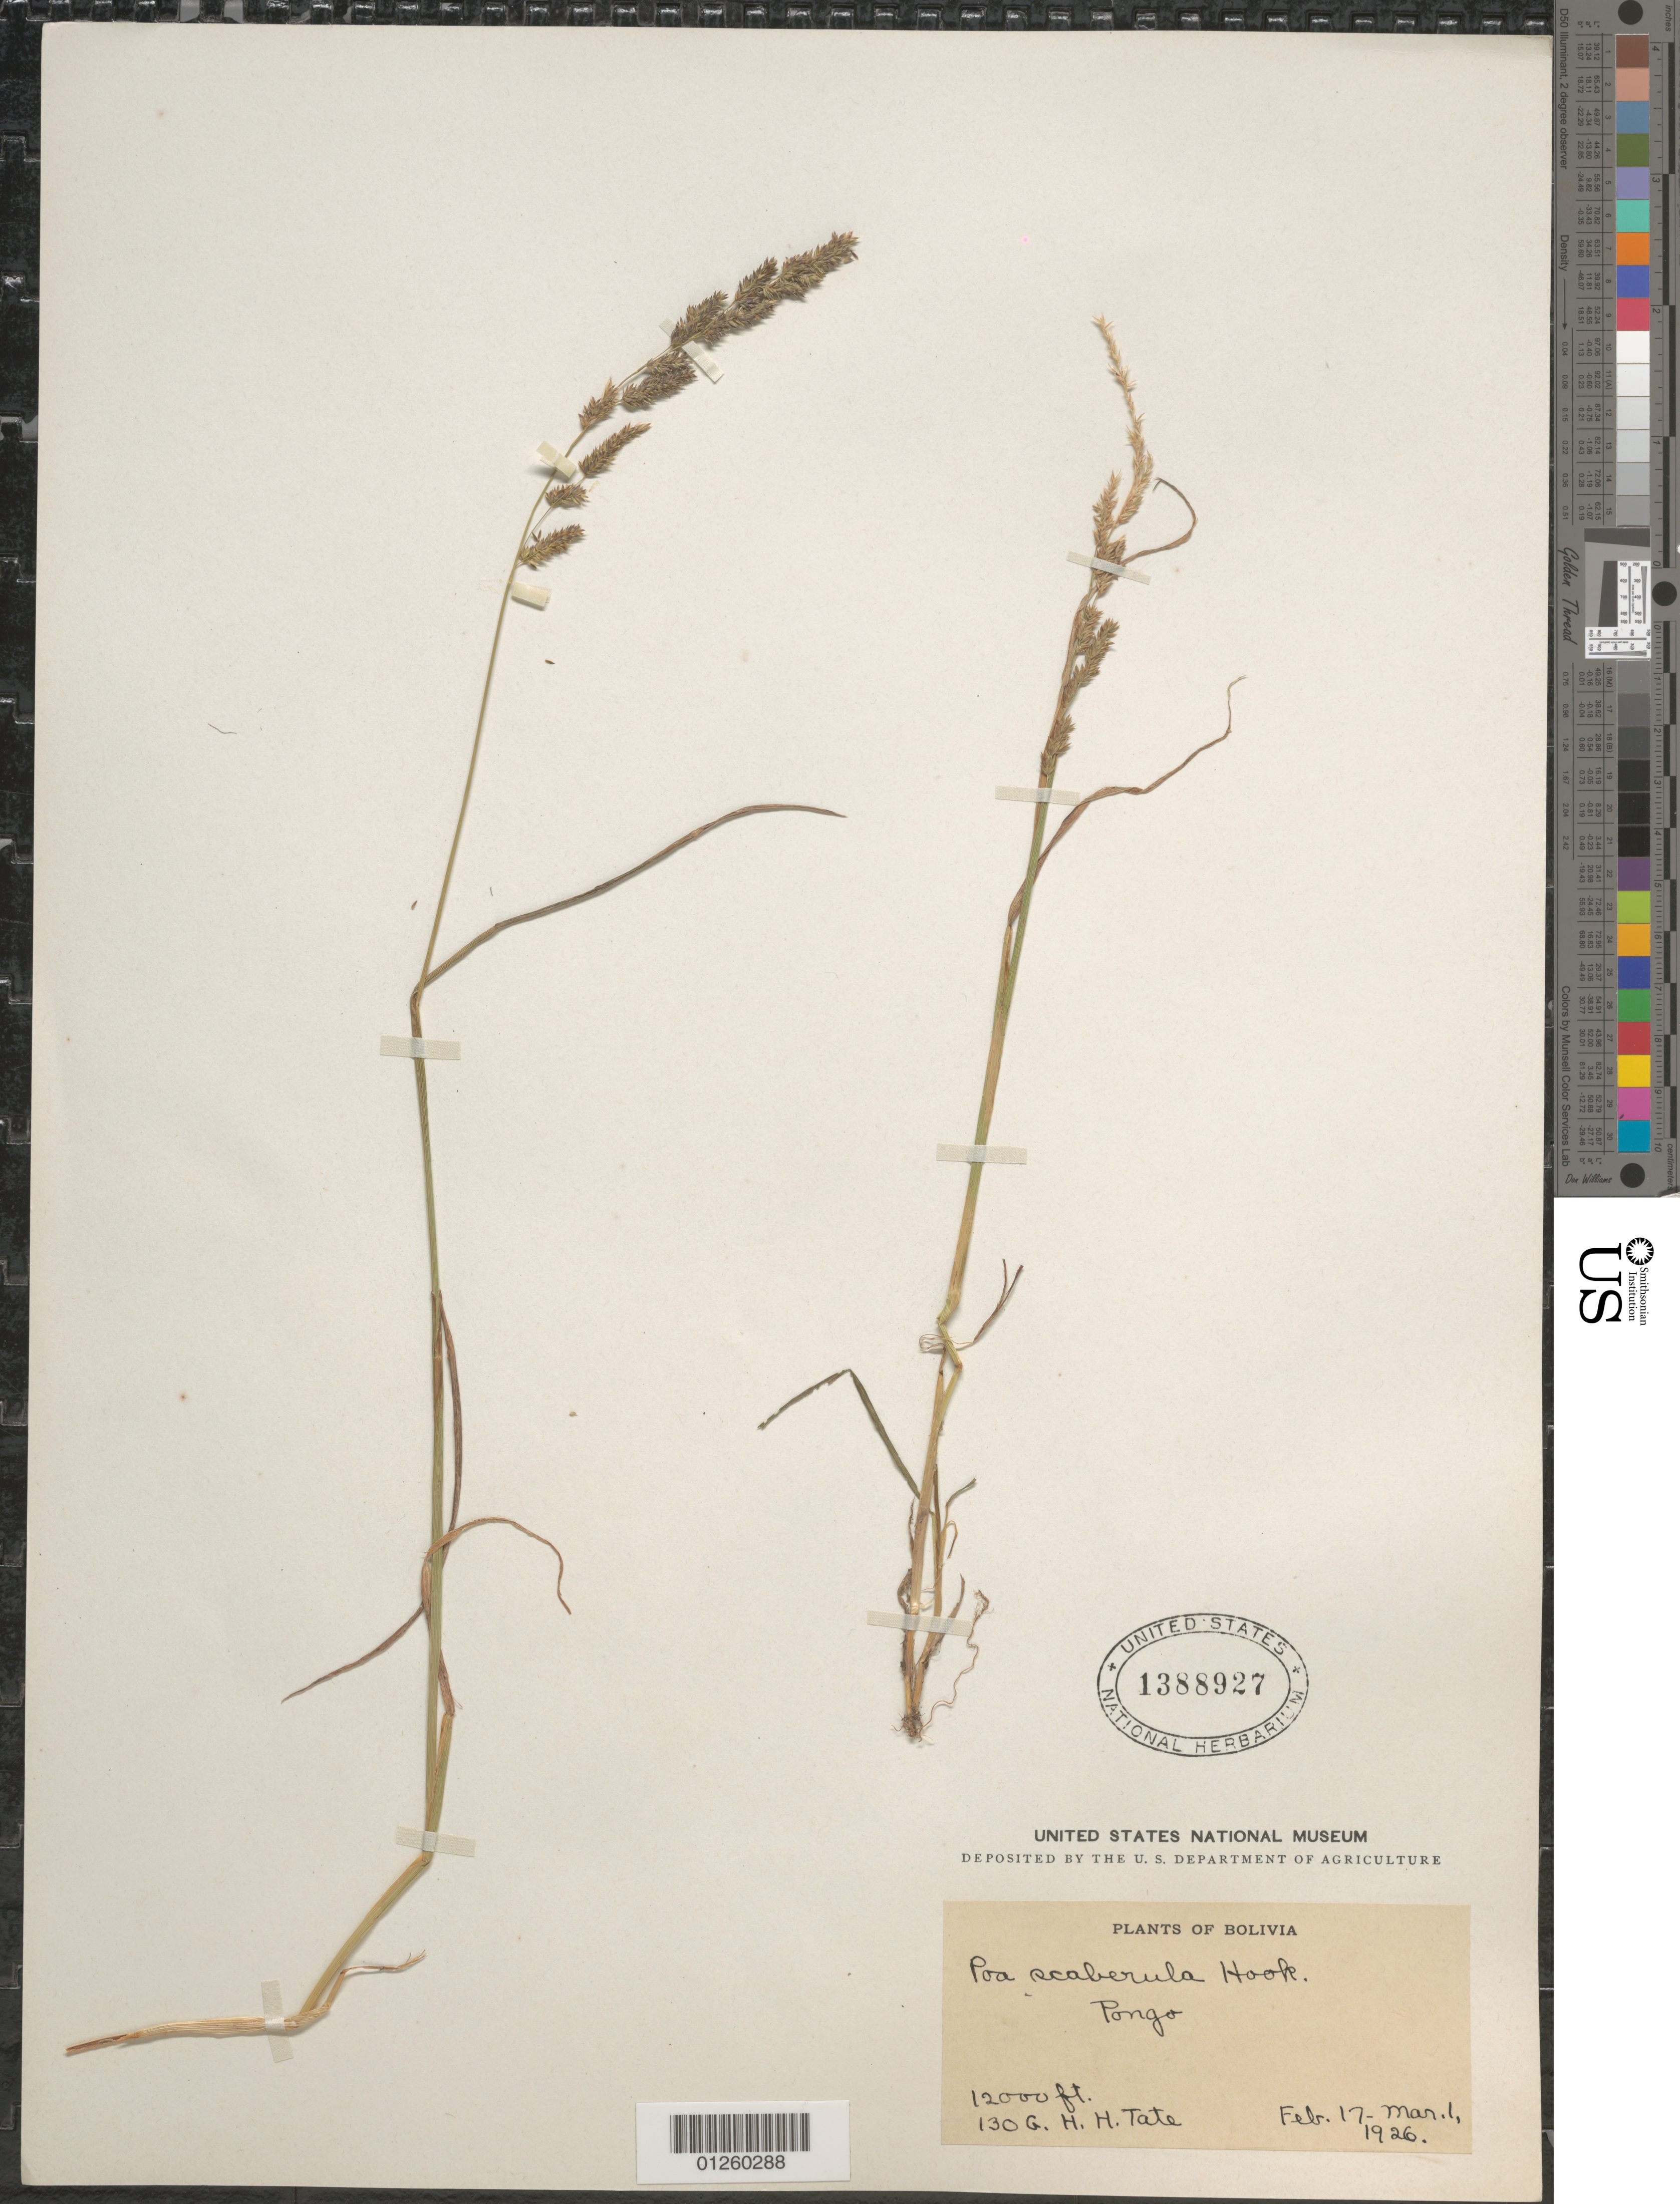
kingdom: Plantae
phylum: Tracheophyta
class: Liliopsida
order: Poales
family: Poaceae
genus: Poa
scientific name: Poa scaberula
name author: Hook. f.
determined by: Soreng, Robert J., Research Associate (BOT), Smithsonian Institution - National Museum of Natural History (UNITED STATES)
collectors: G. H. H.Tate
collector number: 130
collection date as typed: Feb. 17 - Mar. 1., 1926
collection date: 1926-02-17/1926-03-01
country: Bolivia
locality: Pongo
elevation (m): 3658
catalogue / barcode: US 1388927